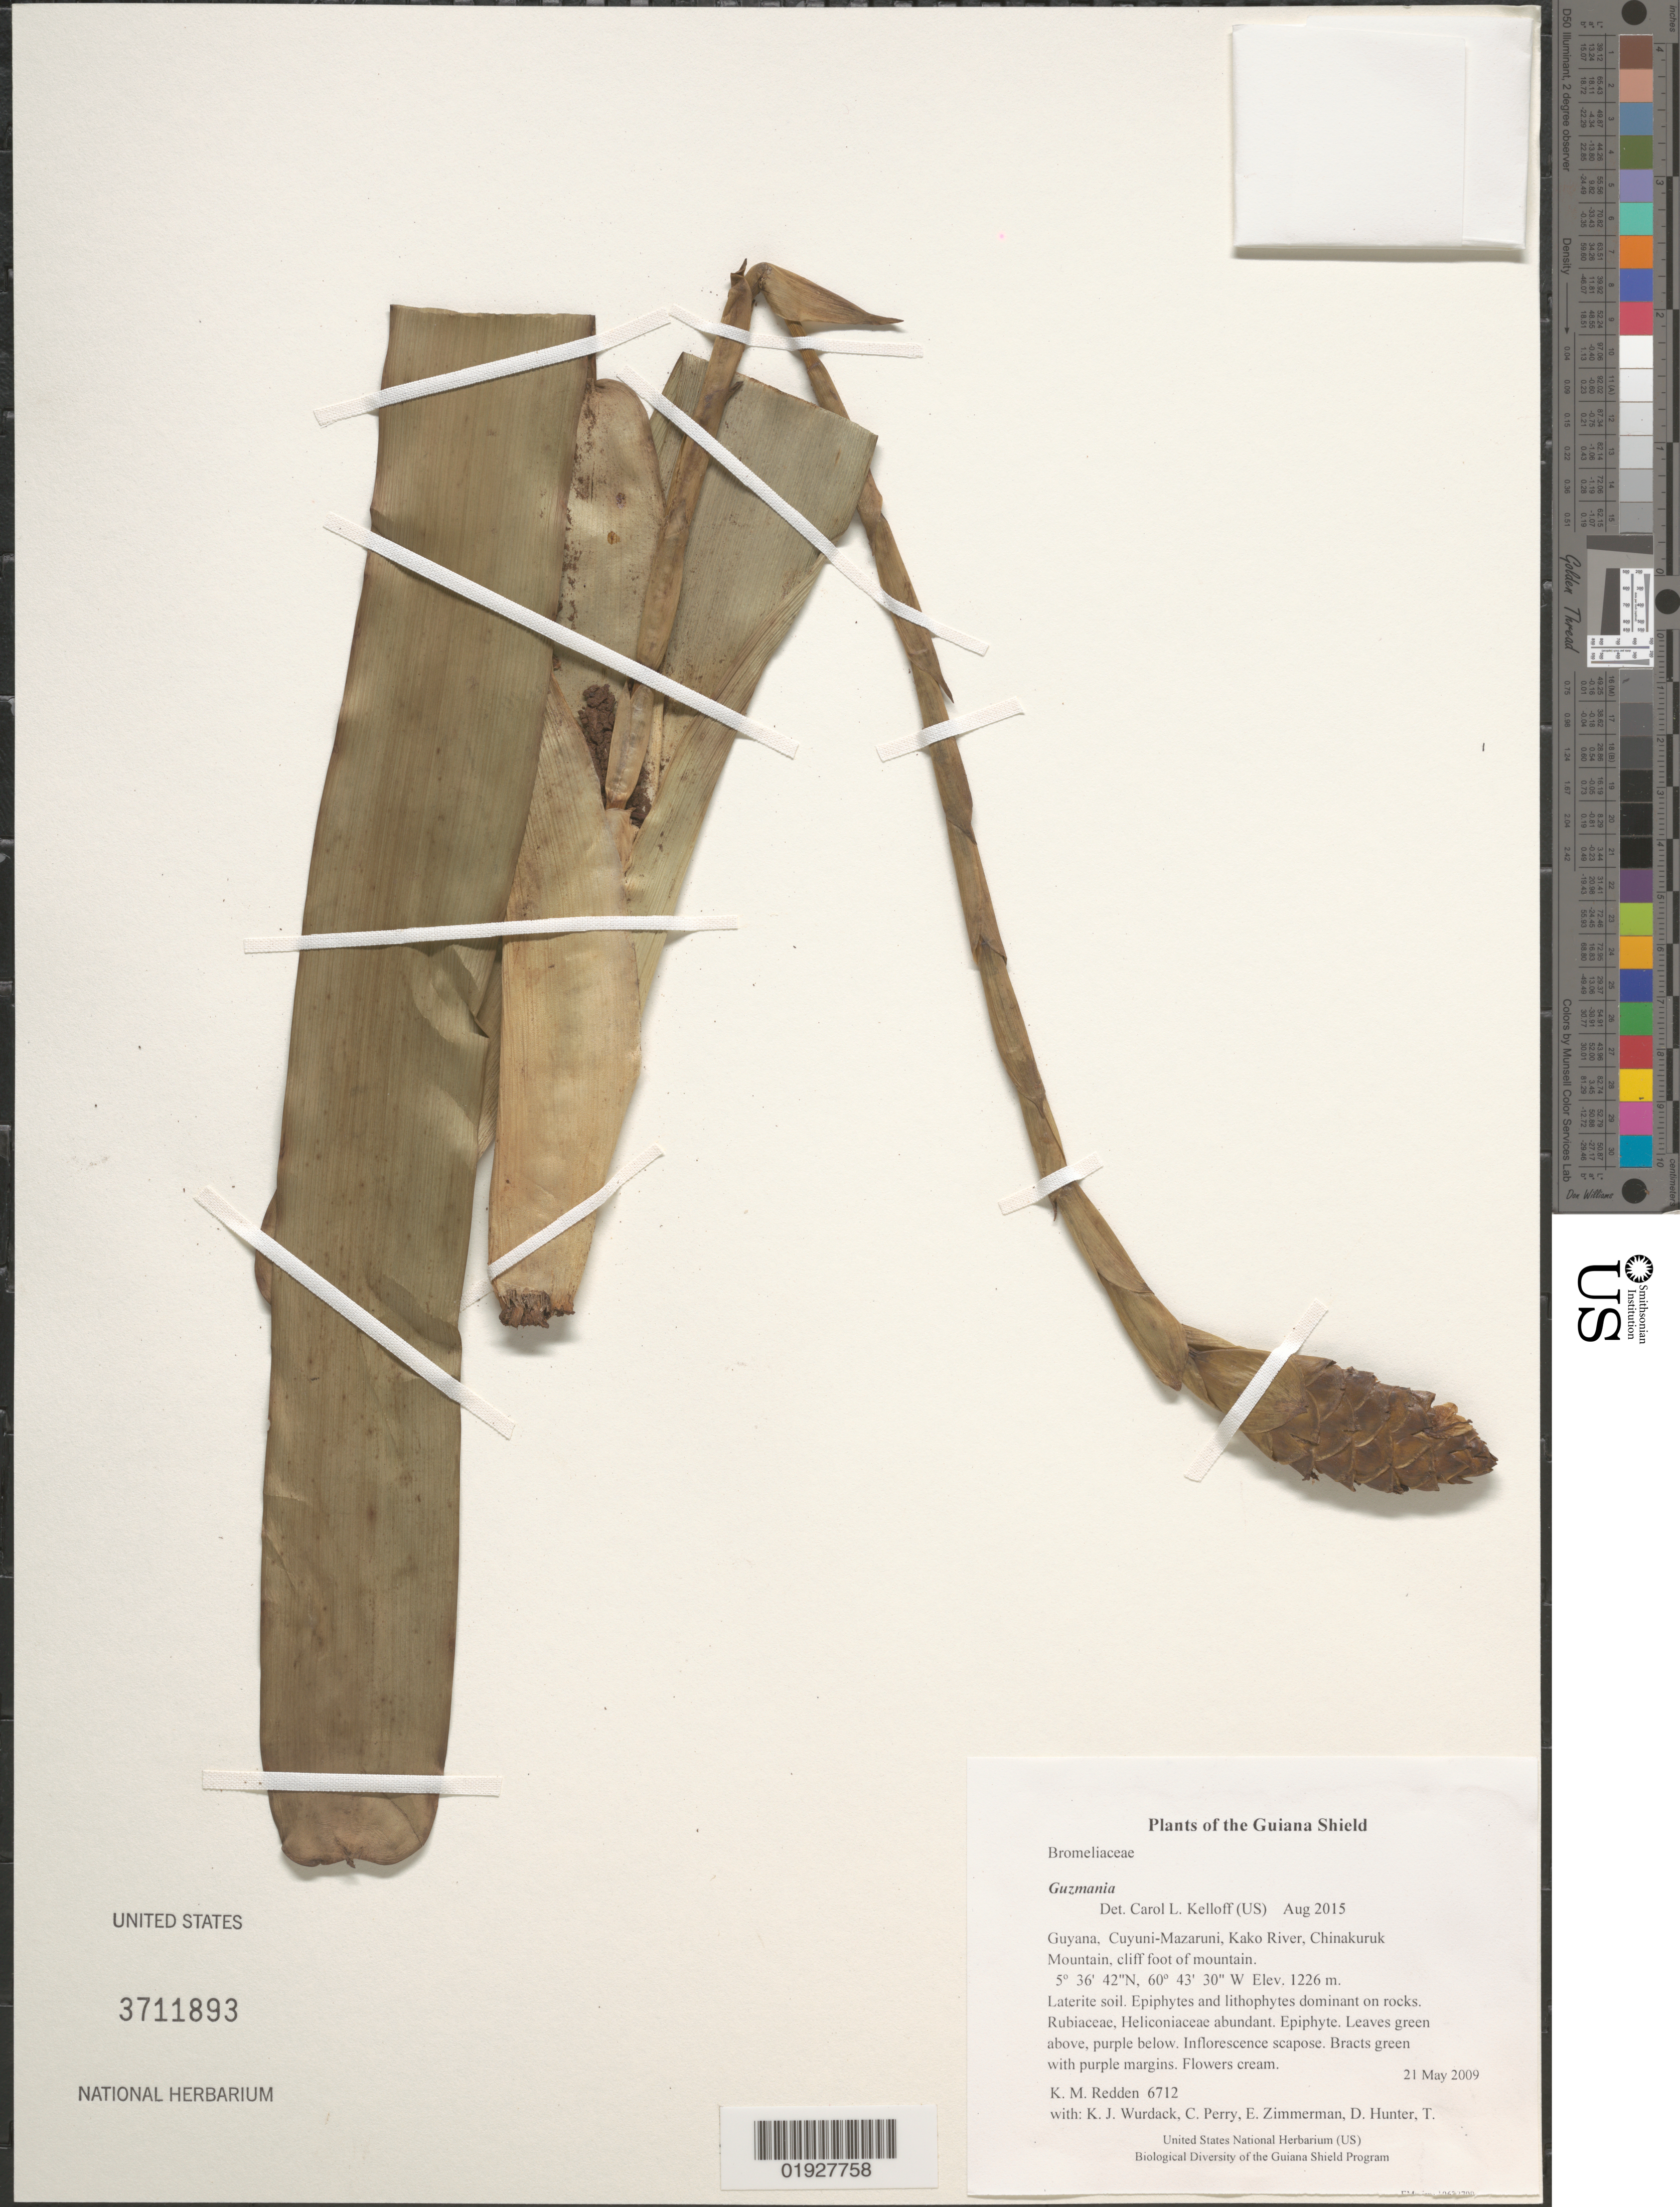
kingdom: Plantae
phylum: Tracheophyta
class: Liliopsida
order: Poales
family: Bromeliaceae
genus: Guzmania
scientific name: Guzmania sp.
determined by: Kelloff, Carol L., (US), Smithsonian Institution - National Museum of Natural History (UNITED STATES)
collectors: K. M. Redden, K. Wurdack, C. Perry, E. Zimmerman, D. Hunter, T. Hunter & V. Roland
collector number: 6712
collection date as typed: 21 May 2009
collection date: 2009-05-21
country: Guyana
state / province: Cuyuni-Mazaruni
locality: Kako River, Chinakuruk Mountain, cliff foot of mountain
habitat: Laterite soil. Epiphytes and lithophytes dominant on rocks. Rubiaceae, Heliconiaceae abundant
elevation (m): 1226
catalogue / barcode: US 3711893